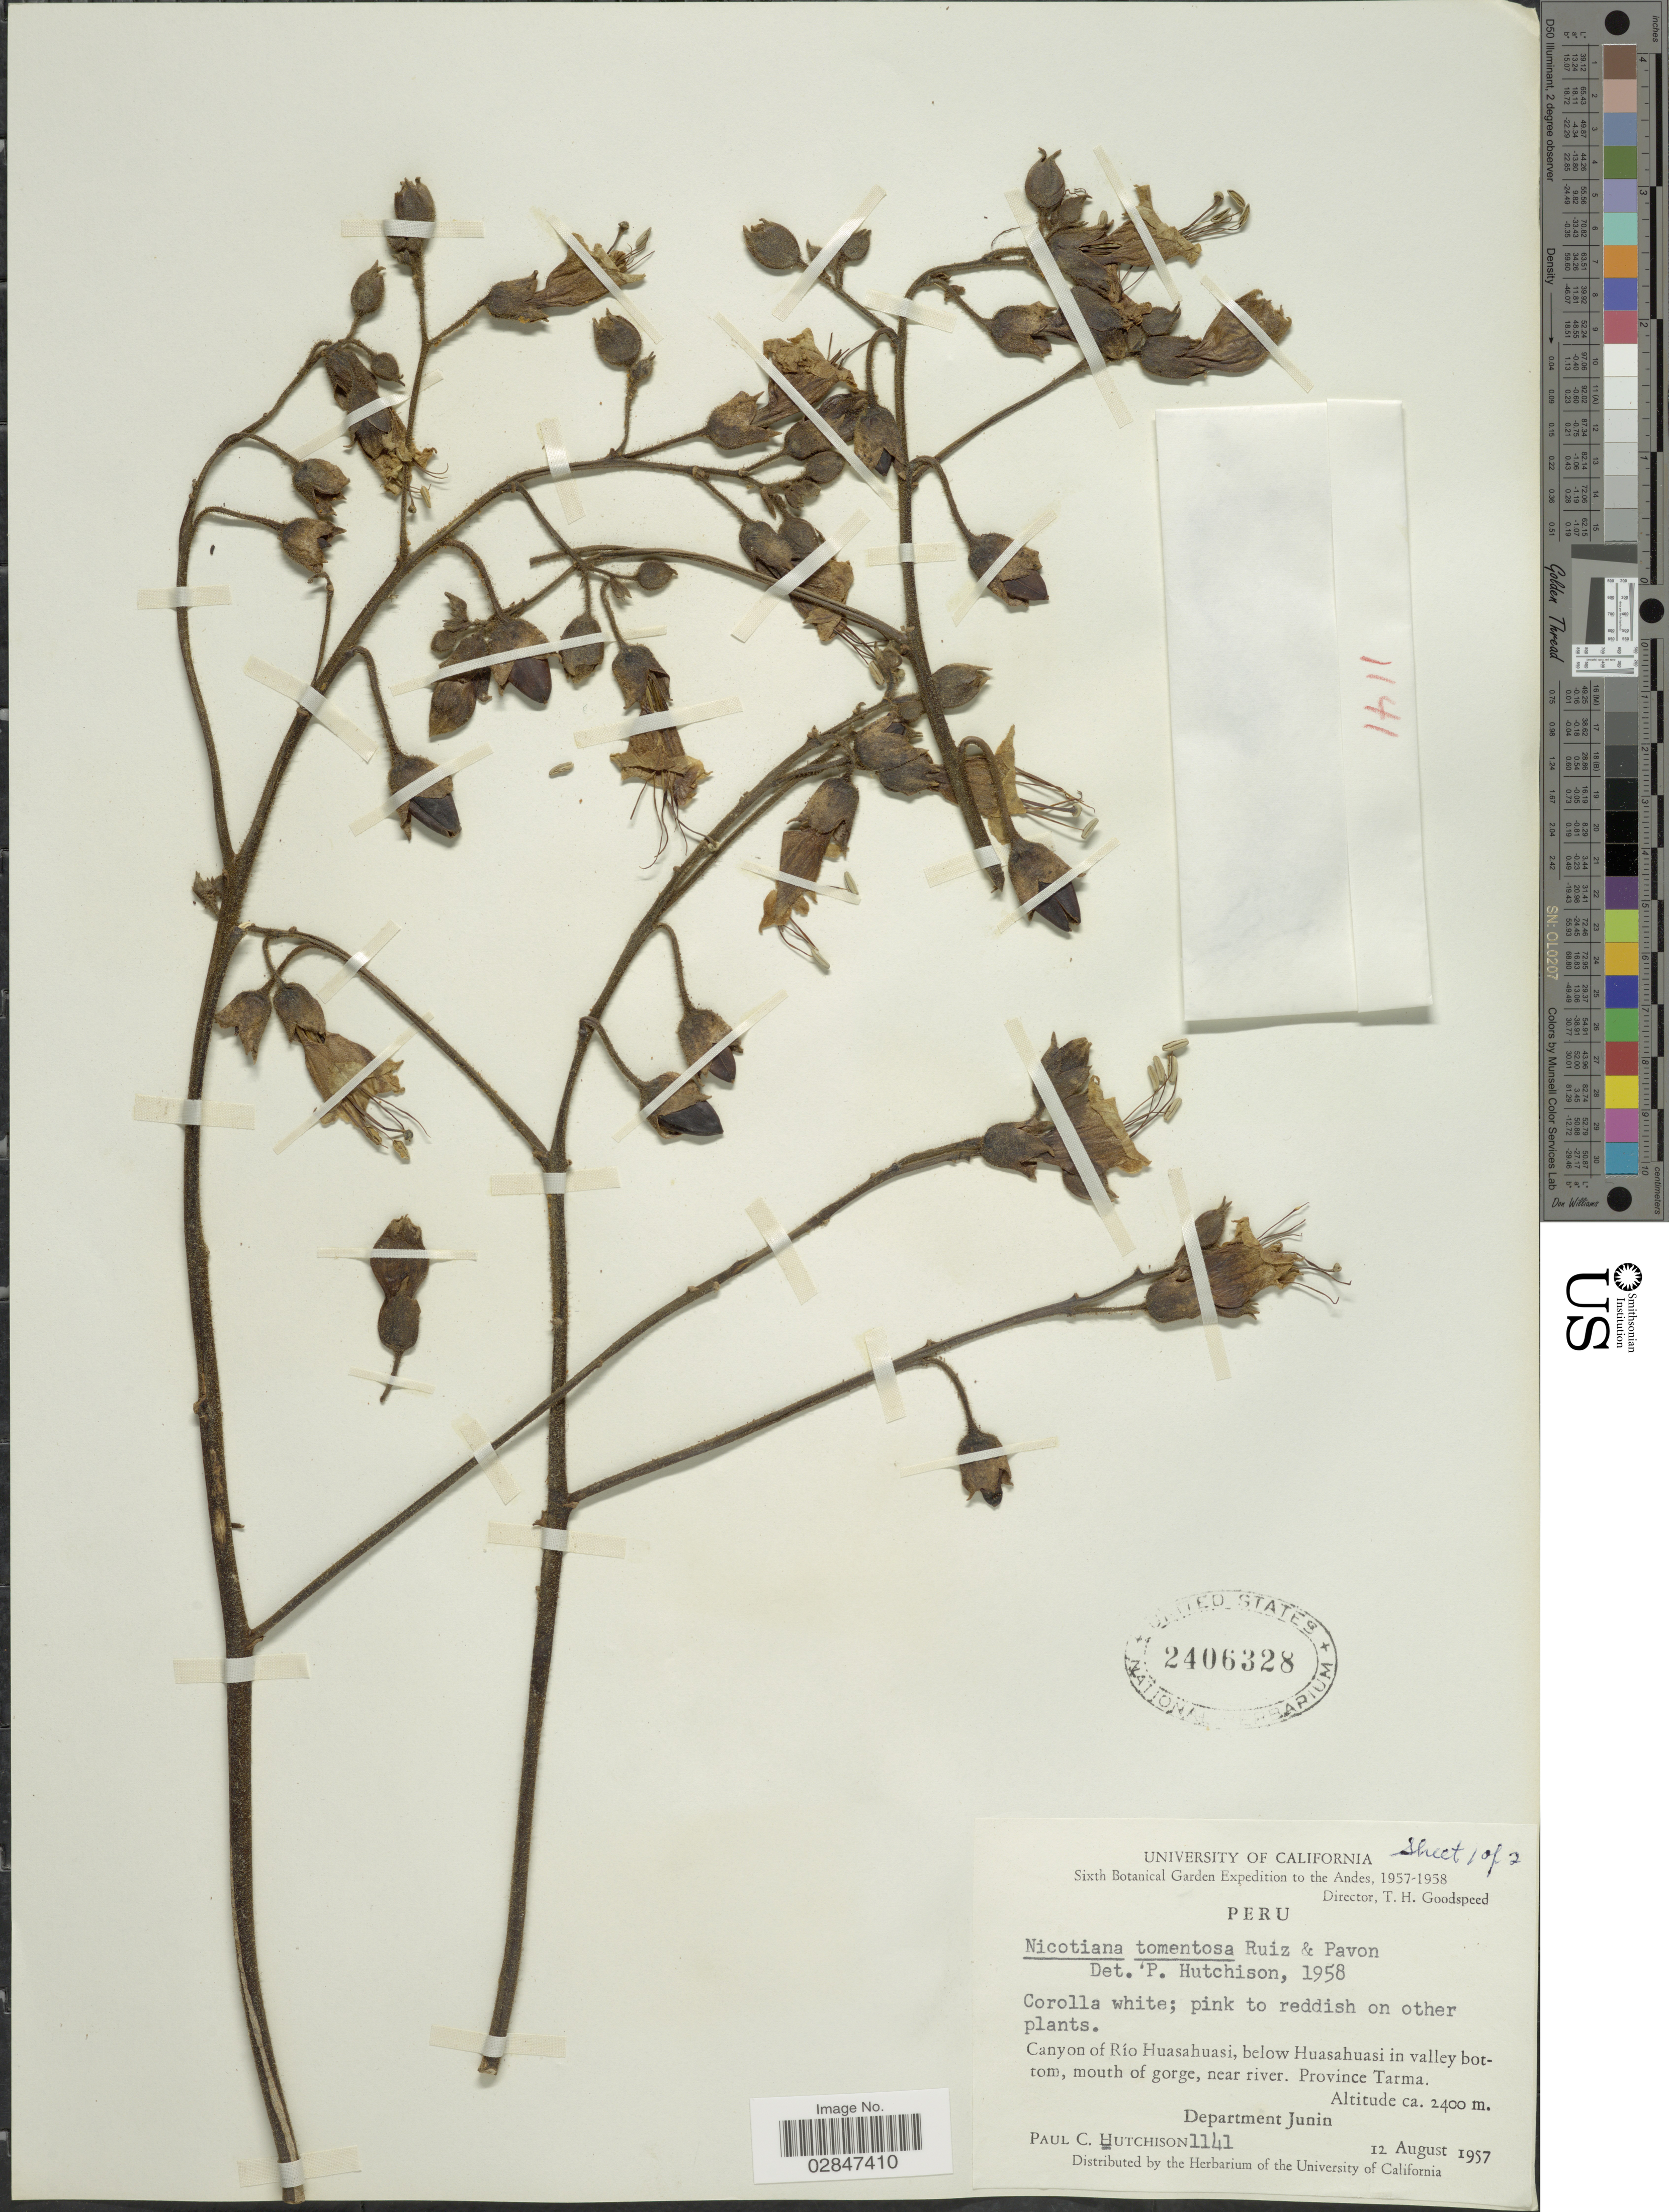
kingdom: Plantae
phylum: Tracheophyta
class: Magnoliopsida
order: Solanales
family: Solanaceae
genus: Nicotiana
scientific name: Nicotiana tomentosa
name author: Ruiz & Pav.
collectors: P. C. Hutchison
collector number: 1141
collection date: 1957-08-12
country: Peru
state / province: Junín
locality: The Andes, Canyon of Río Huasahuasi, below Huasahuasi in valley bottom, mouth of gorge, near river, Province Tarma, Department Junin.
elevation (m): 2400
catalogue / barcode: US 2406328